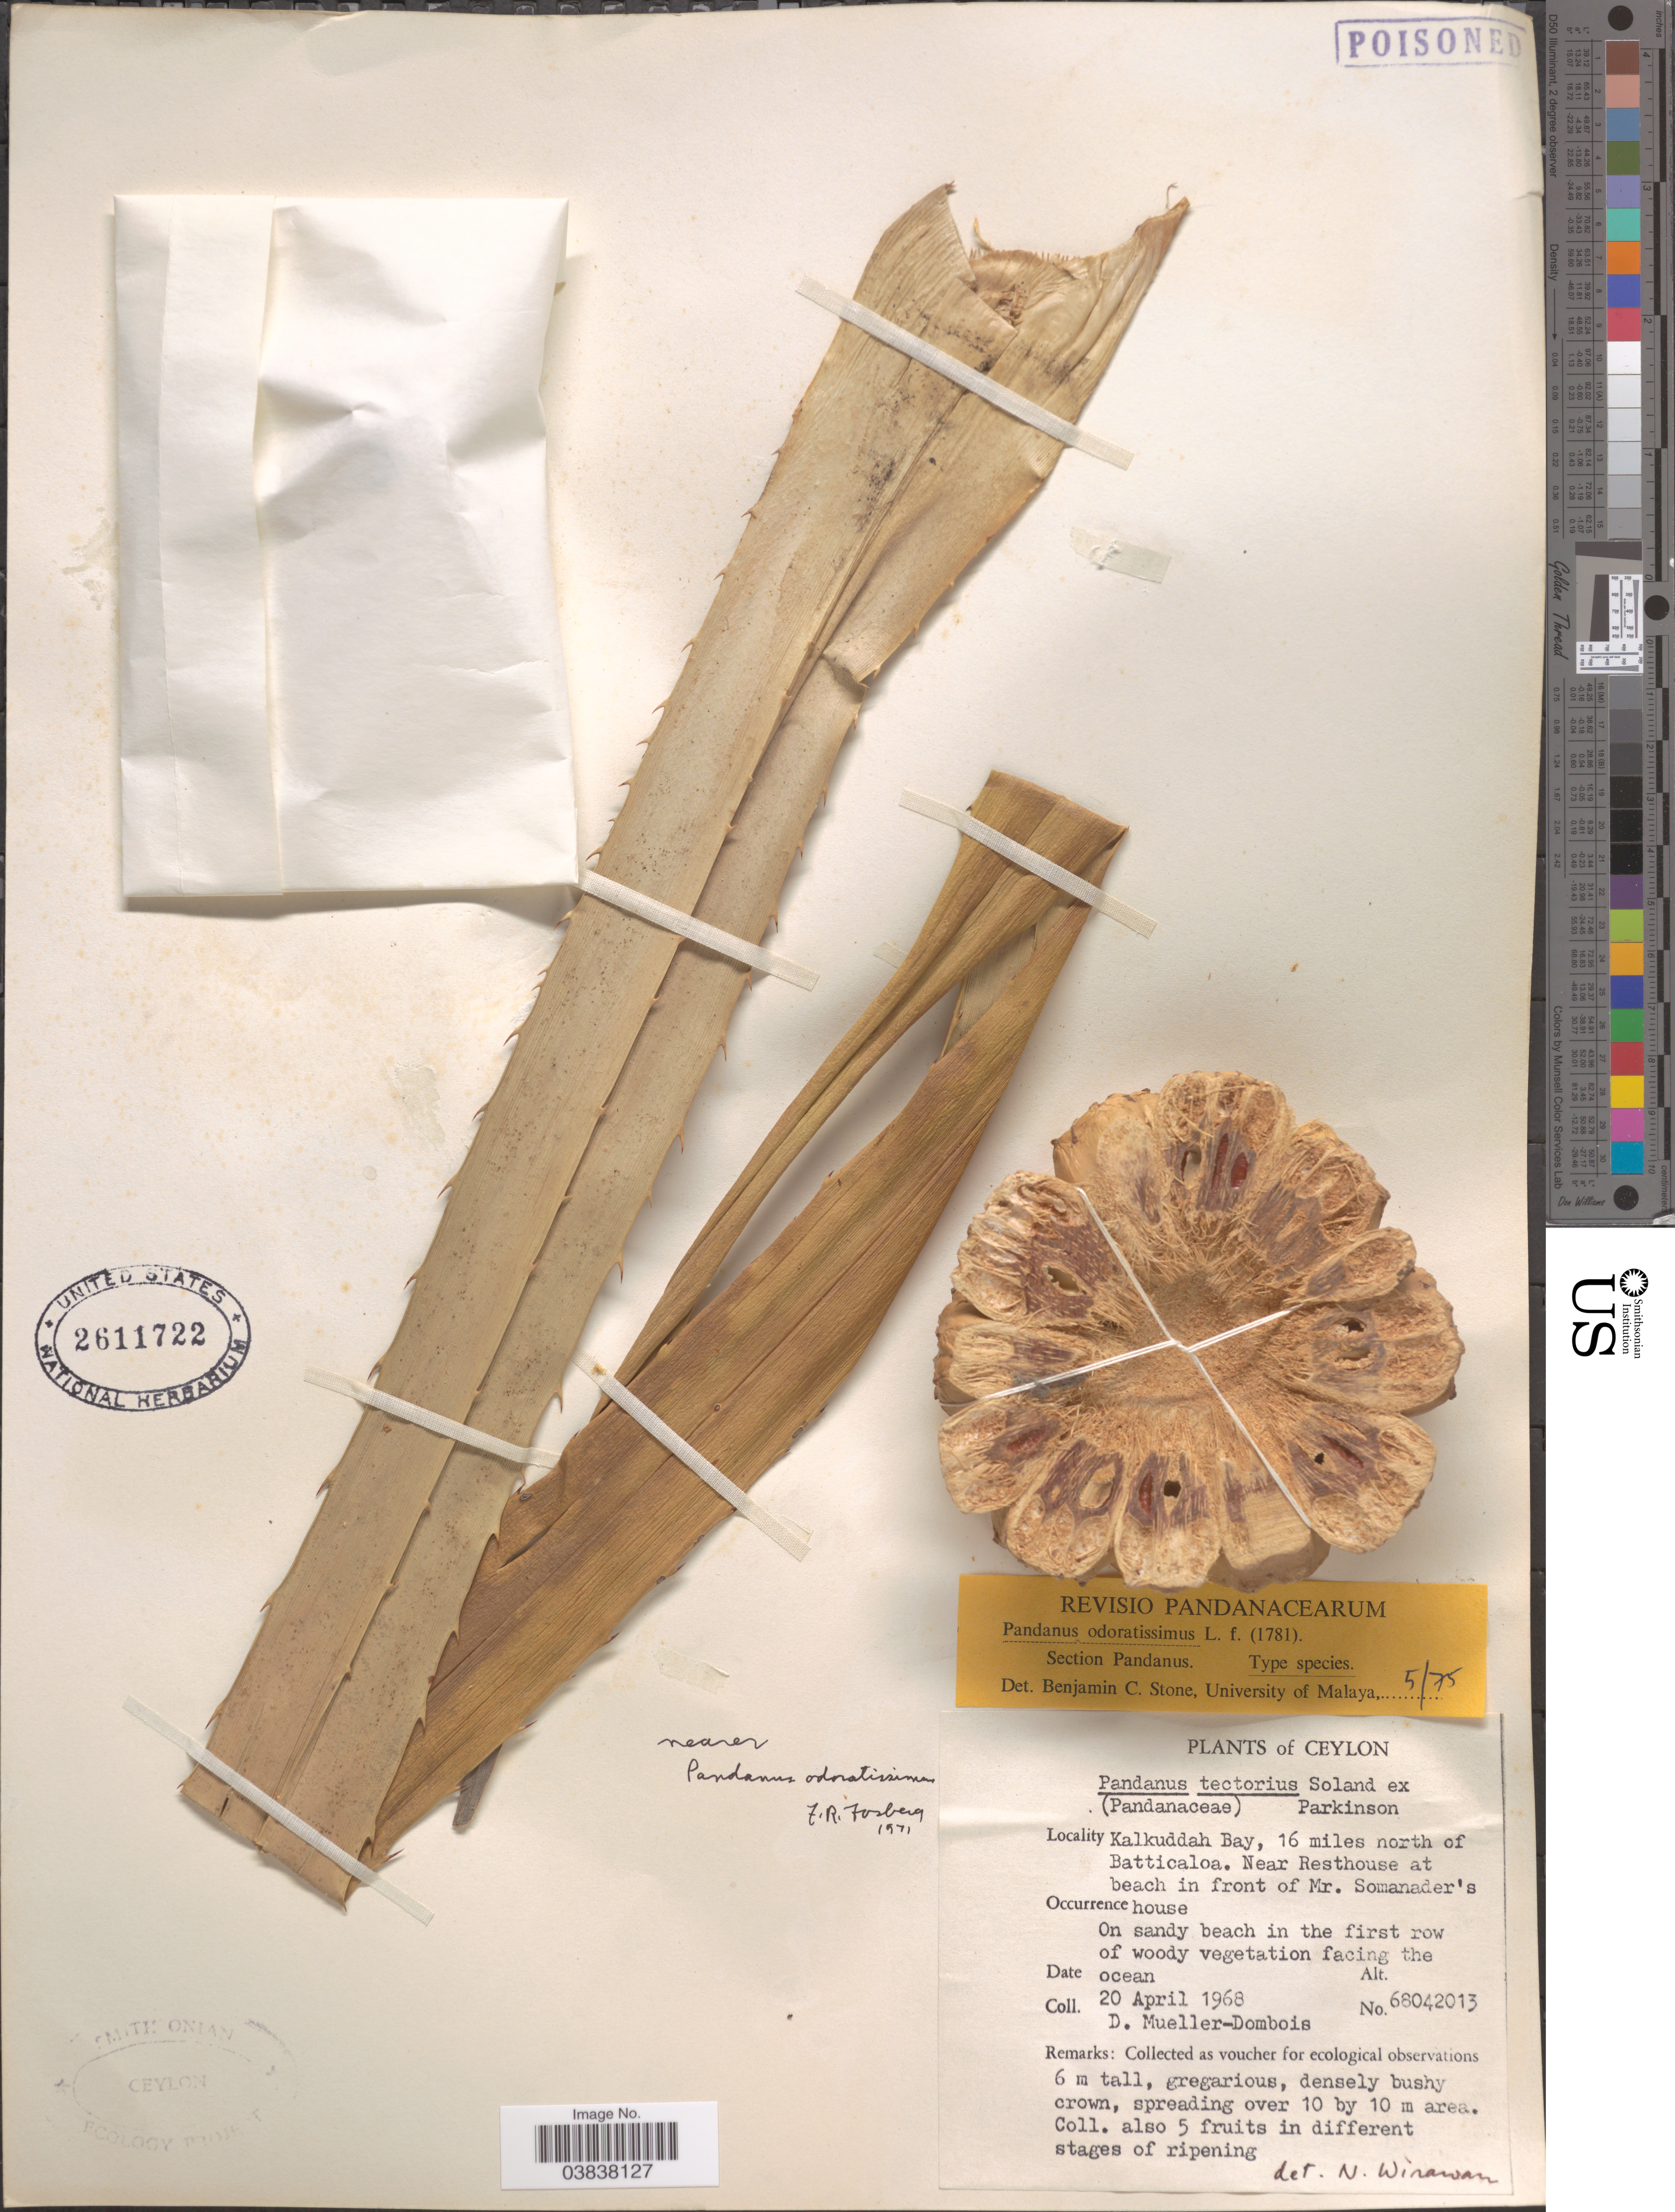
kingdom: Plantae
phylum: Tracheophyta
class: Liliopsida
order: Pandanales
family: Pandanaceae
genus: Pandanus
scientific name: Pandanus odoratissimus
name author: L. f.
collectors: D. Mueller-Dombois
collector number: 68042013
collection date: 1968-04-20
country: Sri Lanka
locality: Ceylon. Kalkuddah Bay, 16 miles north of Batticaloa. Near Resthouse at beach in front of Mr. Somanader's house.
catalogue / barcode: US 2611722